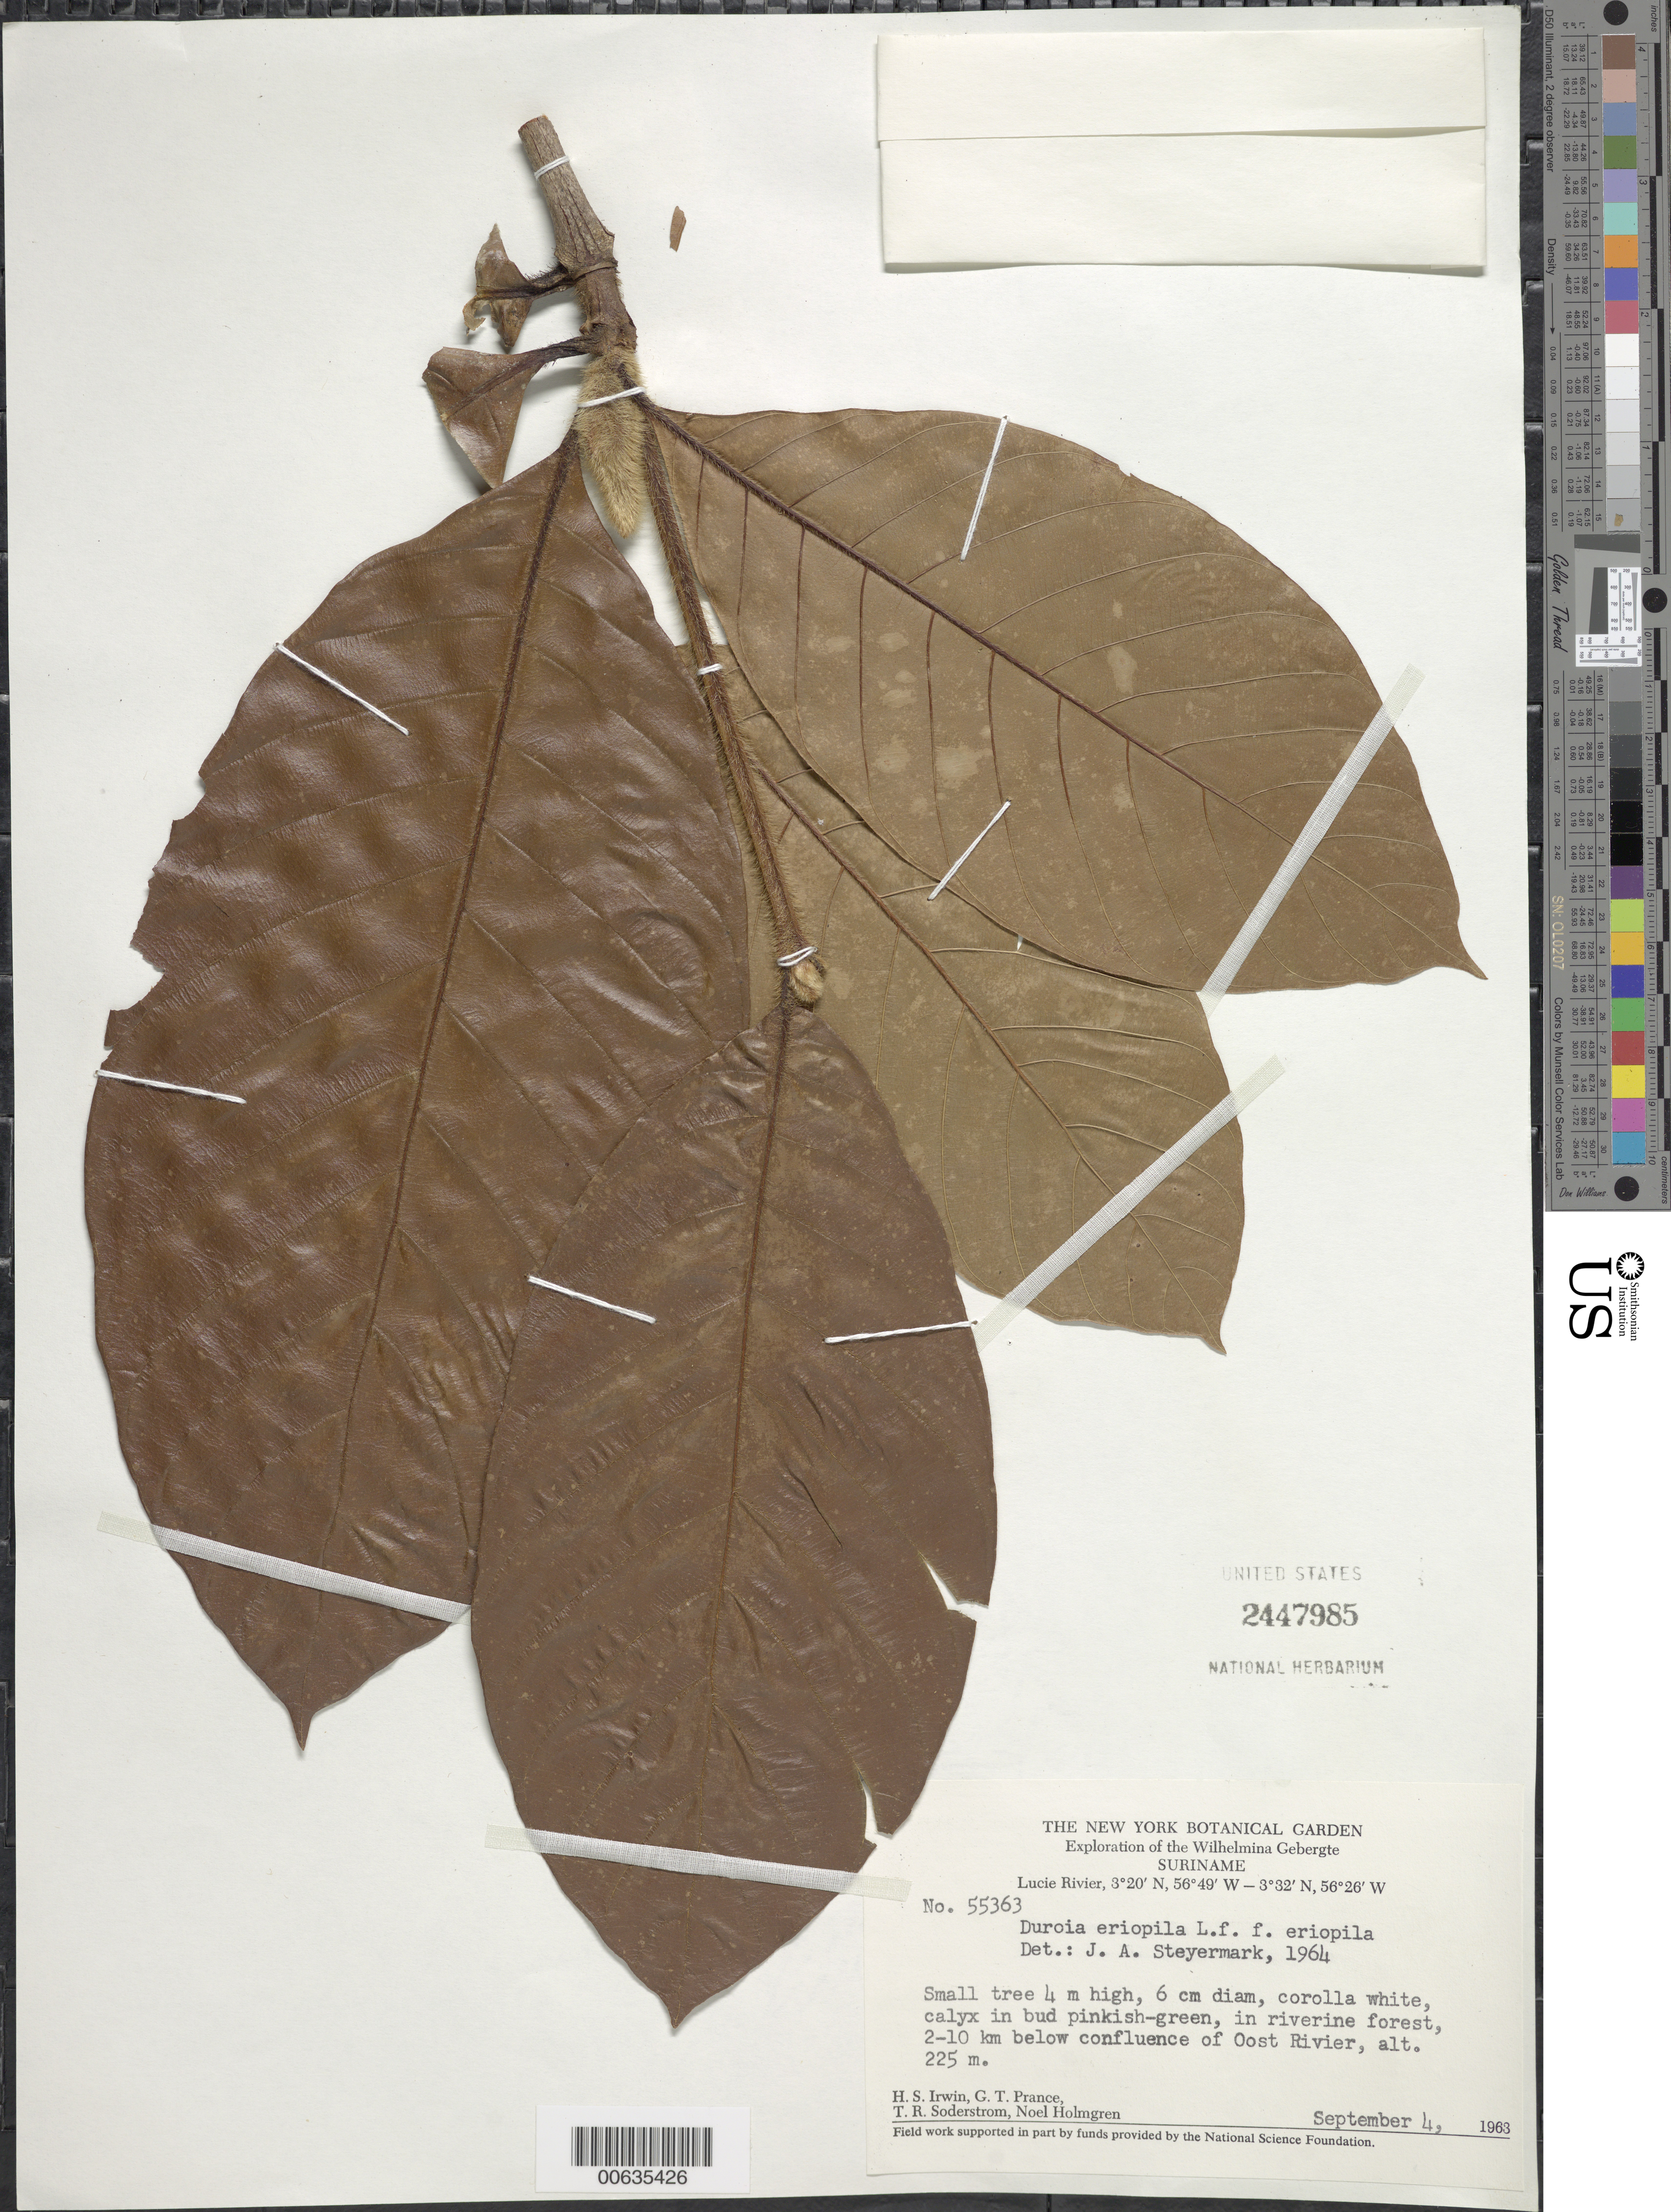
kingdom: Plantae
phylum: Tracheophyta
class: Magnoliopsida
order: Gentianales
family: Rubiaceae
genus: Duroia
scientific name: Duroia eriopila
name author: L. f.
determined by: Steyermark, Julian A., (VEN)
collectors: H. Irwin, G. T. Prance, T. R. Soderstrom & N. H. Holmgren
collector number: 55363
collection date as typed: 4-Sep-63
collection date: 1963-09-04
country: Suriname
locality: Lucie R., 2-10 km below confl. with Oost R., Wilhelmina Gebergte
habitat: Riverine forest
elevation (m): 225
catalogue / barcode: US 2447985